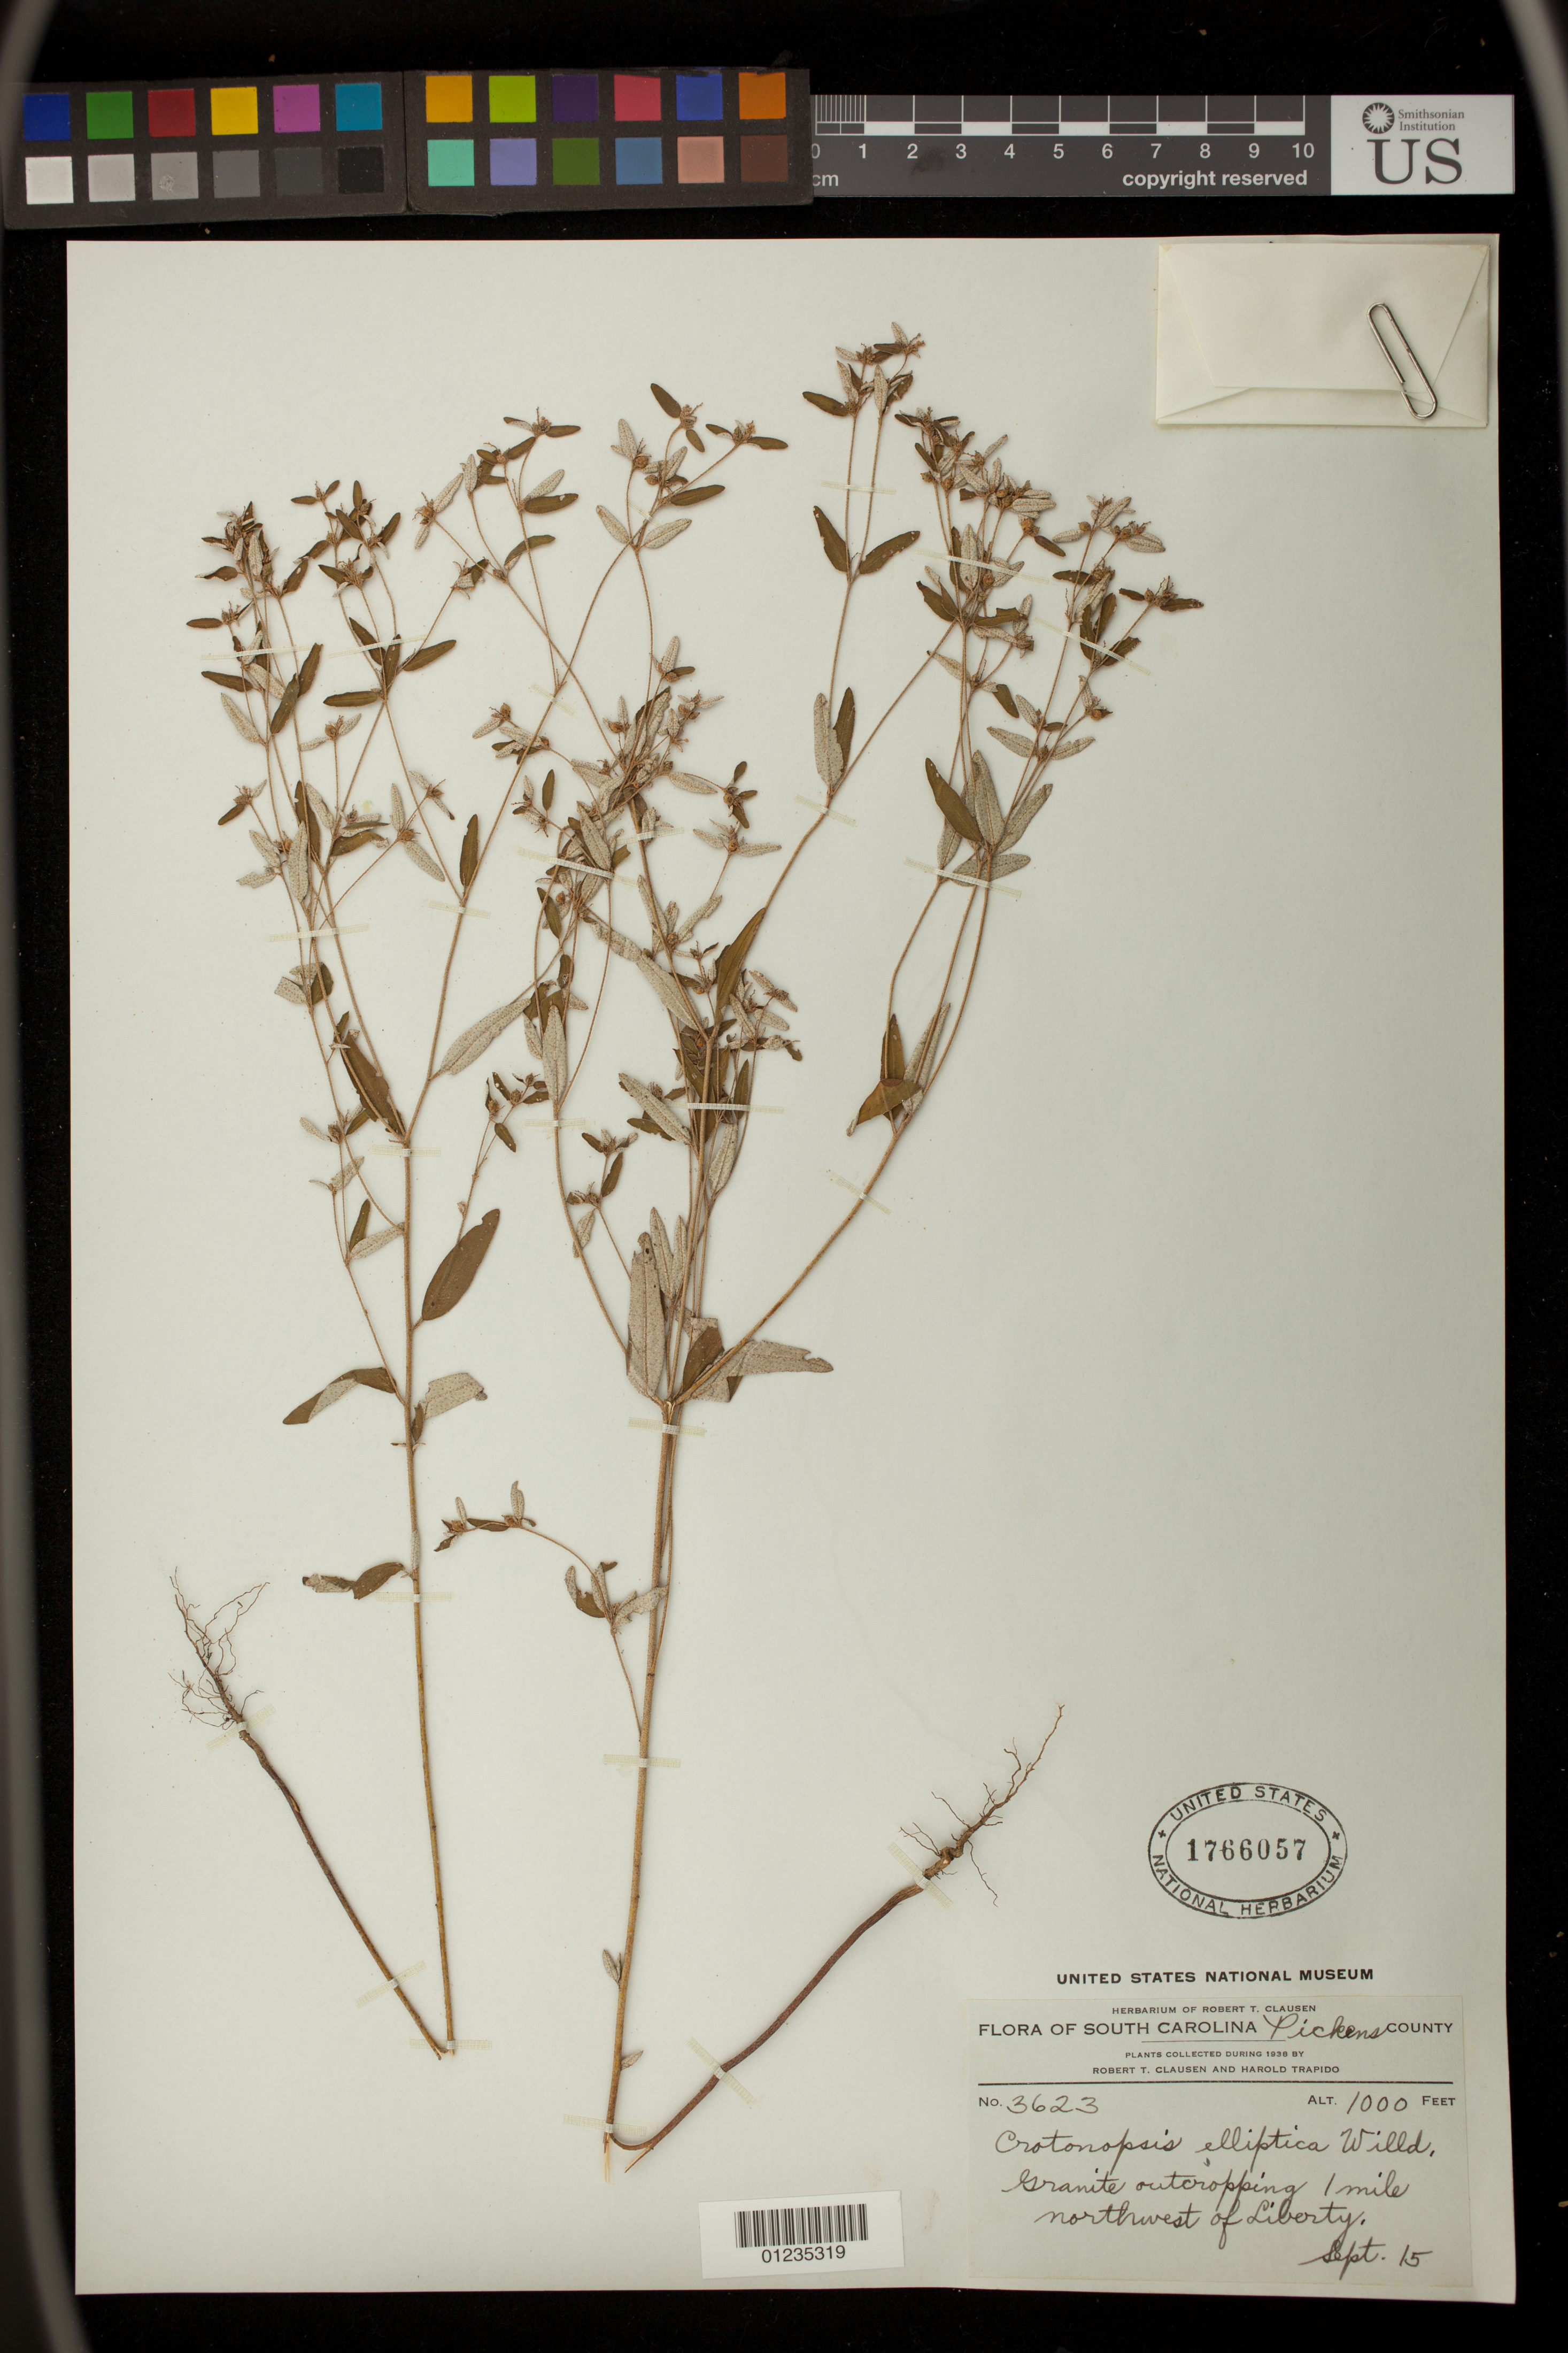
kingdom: Plantae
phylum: Tracheophyta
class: Magnoliopsida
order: Malpighiales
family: Euphorbiaceae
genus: Crotonopsis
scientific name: Crotonopsis elliptica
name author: Willd.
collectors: R. T. Clausen & H. Trapido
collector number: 3623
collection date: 1938-09-15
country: United States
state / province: South Carolina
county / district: Pickens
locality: Granite outcropping 1 mile northwest of Liberty.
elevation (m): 305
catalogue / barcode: US 1766057